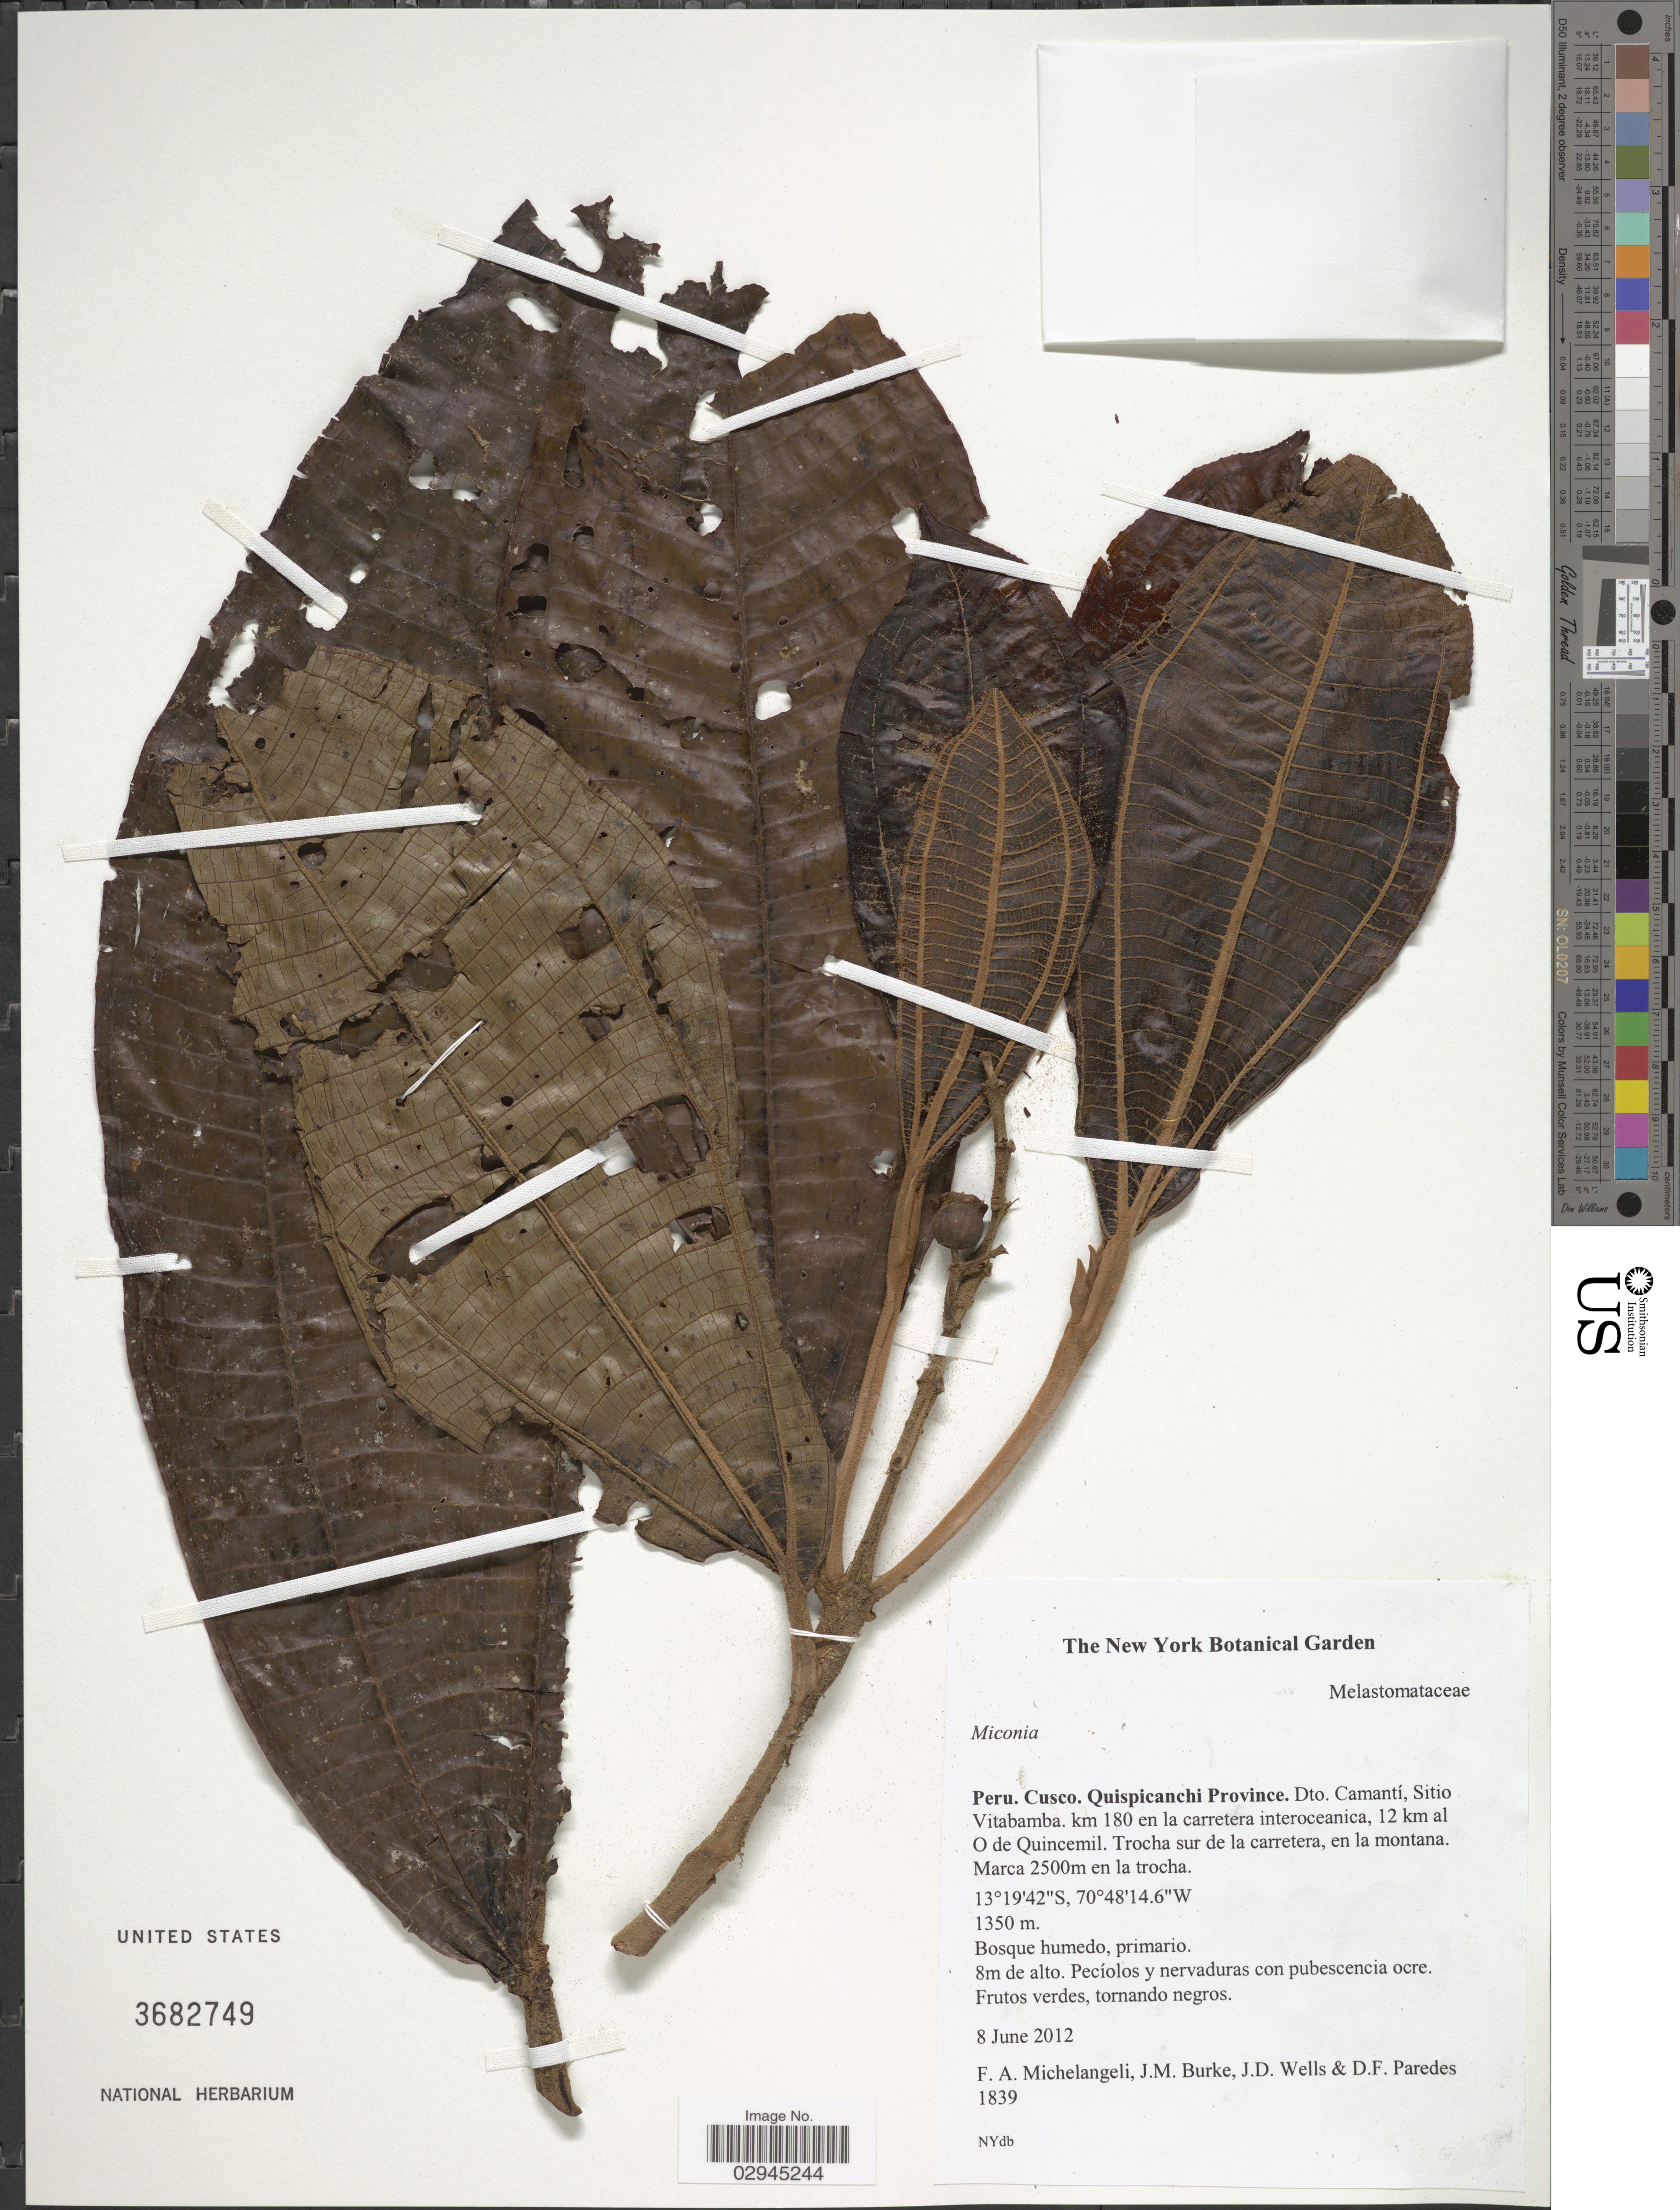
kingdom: Plantae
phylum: Tracheophyta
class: Magnoliopsida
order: Myrtales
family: Melastomataceae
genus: Miconia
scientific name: Miconia sp.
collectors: F. A. Michelangeli, Jac. M. Burke, J. Wells & D. Paredes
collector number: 1839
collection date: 2012-06-08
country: Peru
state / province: Cusco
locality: Quispicanchi Province. Dto. Camantí, Sitio Vitabamba. km 180 en la carretera interoceanica, 12 km al O de Quincemil. Trocha sur de la carretera, en la montana. Marca 2500m en la trocha.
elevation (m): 1350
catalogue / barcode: US 3682749